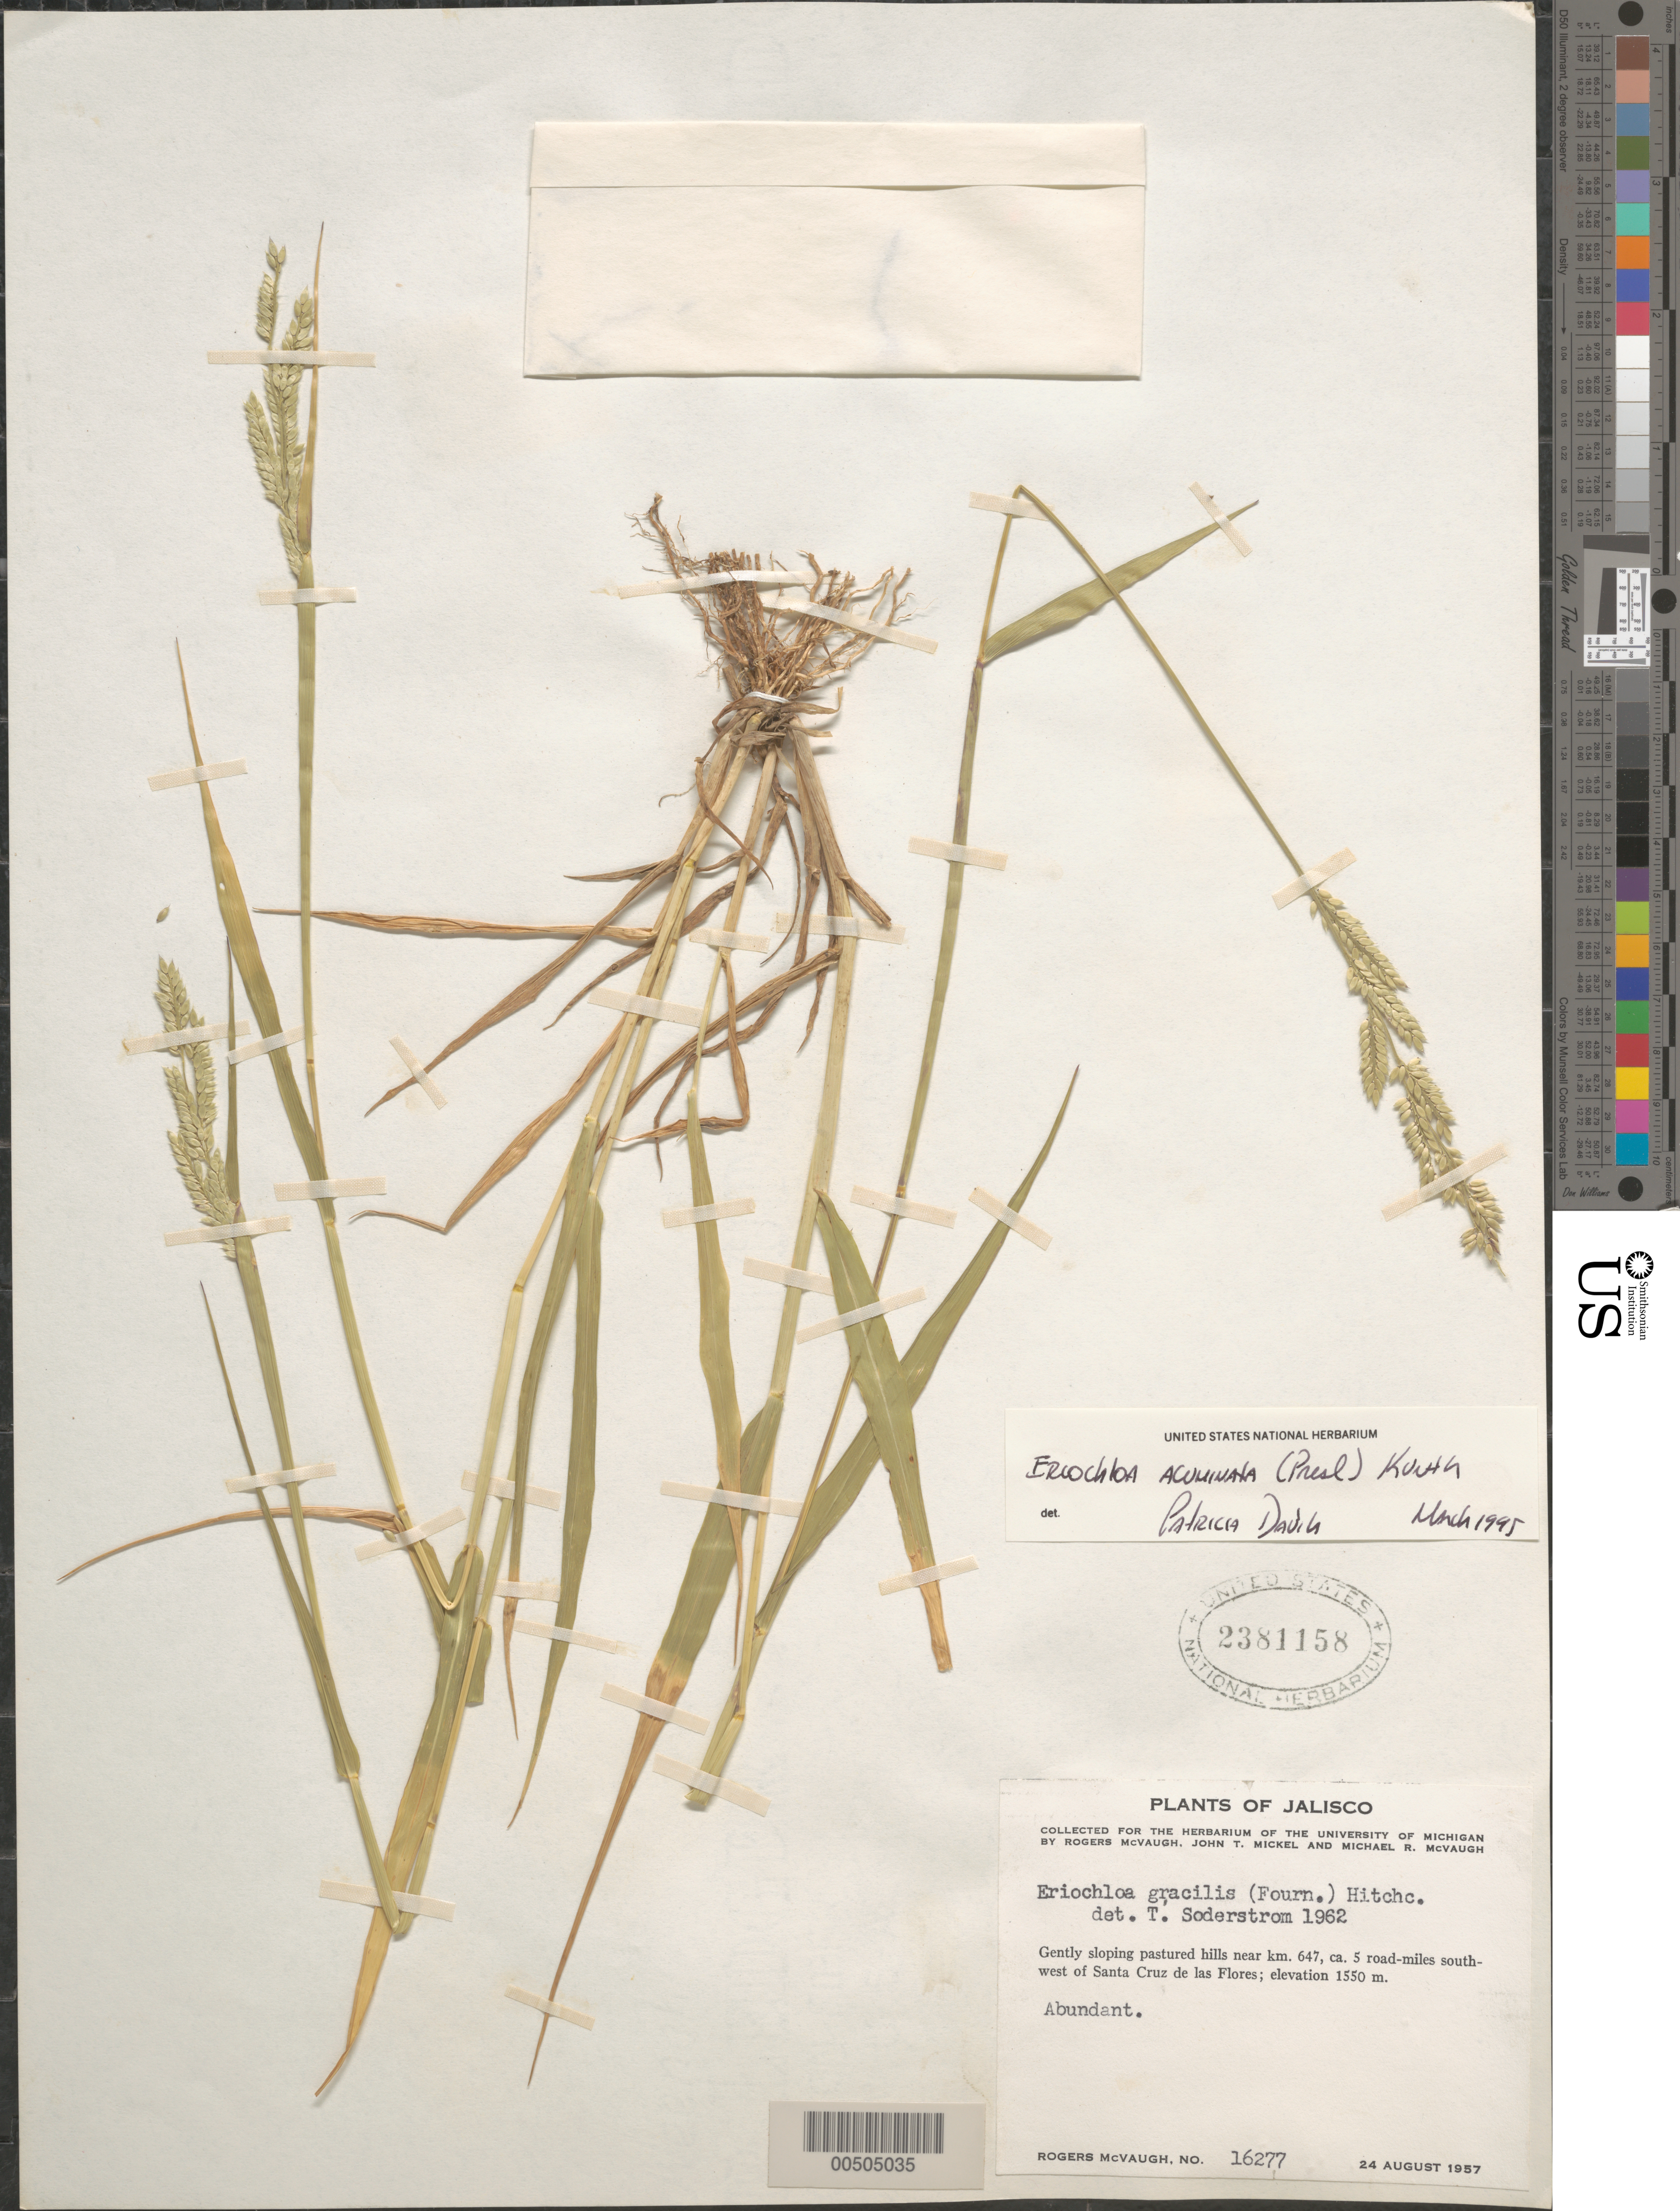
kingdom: Plantae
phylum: Tracheophyta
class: Liliopsida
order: Poales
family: Poaceae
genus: Eriochloa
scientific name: Eriochloa acuminata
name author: (J. Presl) Kunth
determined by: Dávila, P. D.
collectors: R. McVaugh, J. T. Mickel & M. R. McVaugh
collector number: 16277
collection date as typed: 24 Aug 1957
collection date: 1957-08-24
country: Mexico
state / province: Jalisco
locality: Near km 647, ca. 5 rd-mi SW of Santa Cruz de las Flores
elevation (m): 1550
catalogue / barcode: US 2381158